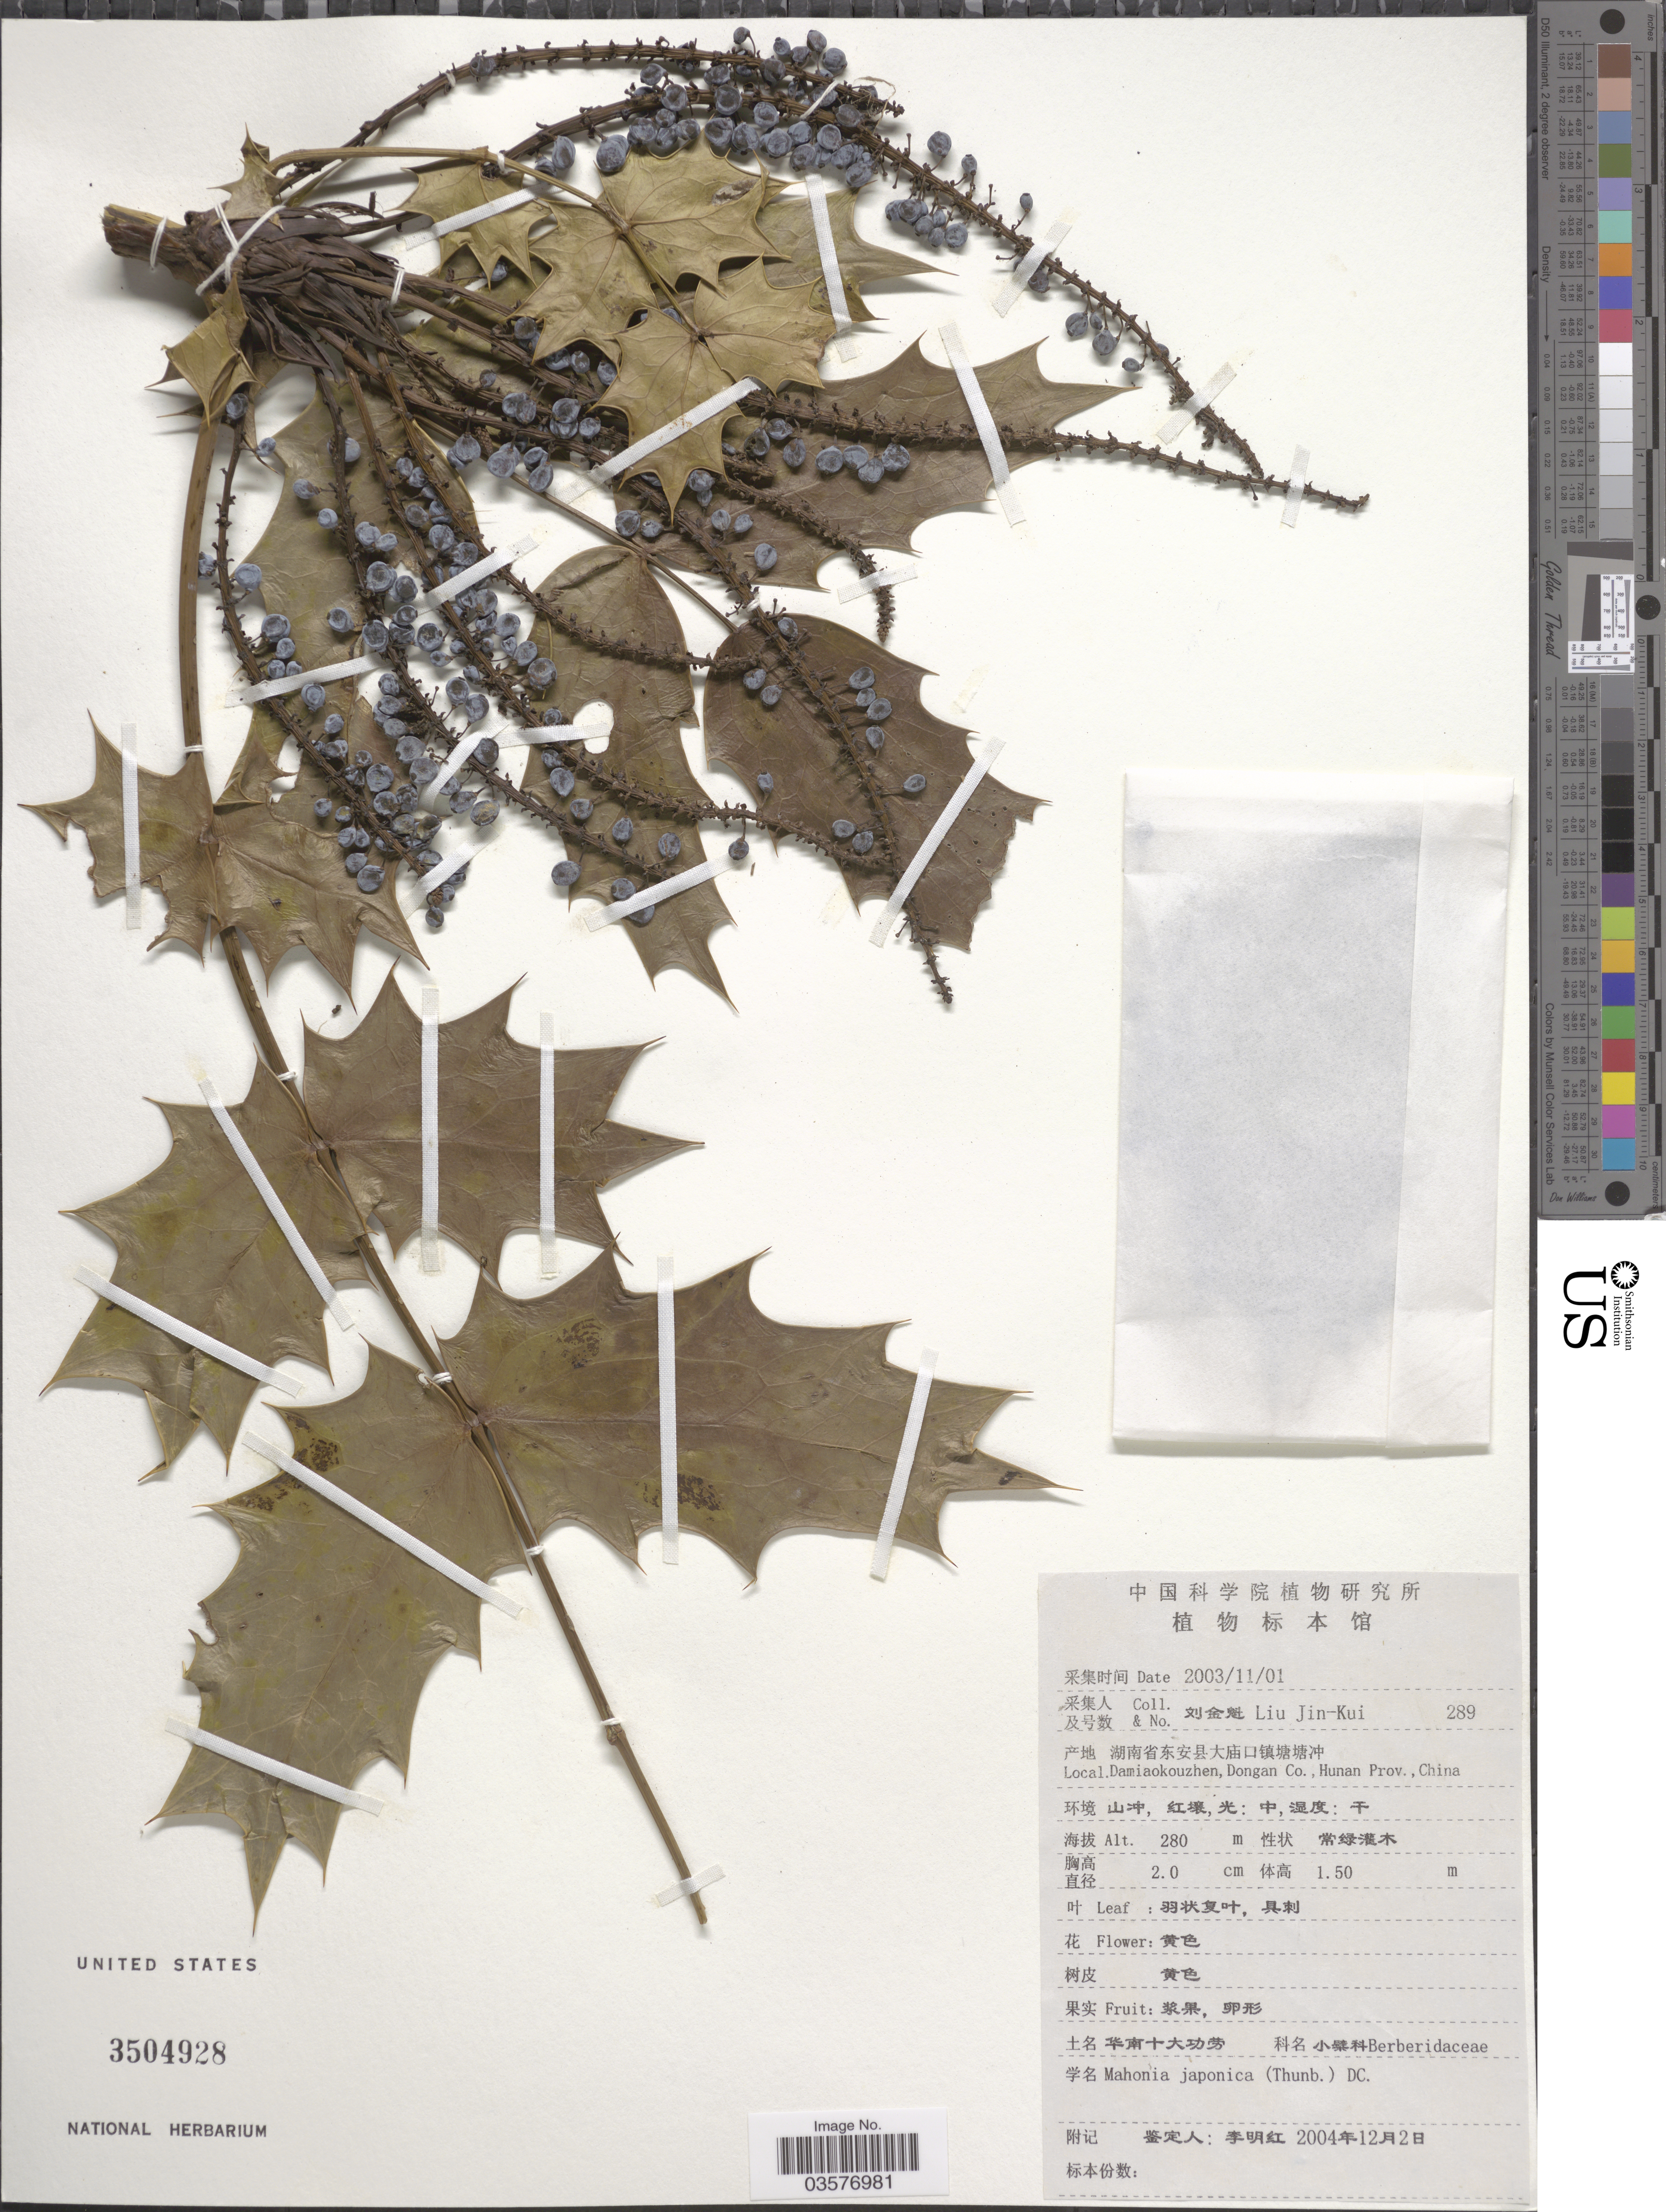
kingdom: Plantae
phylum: Tracheophyta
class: Magnoliopsida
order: Ranunculales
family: Berberidaceae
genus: Mahonia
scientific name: Mahonia japonica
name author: (Thunb.) DC.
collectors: Liu Jin-Kui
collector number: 289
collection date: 2003-11-01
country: China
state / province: Hunan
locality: Damiaokouzhen, Dongan Co.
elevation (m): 280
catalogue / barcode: US 3504928